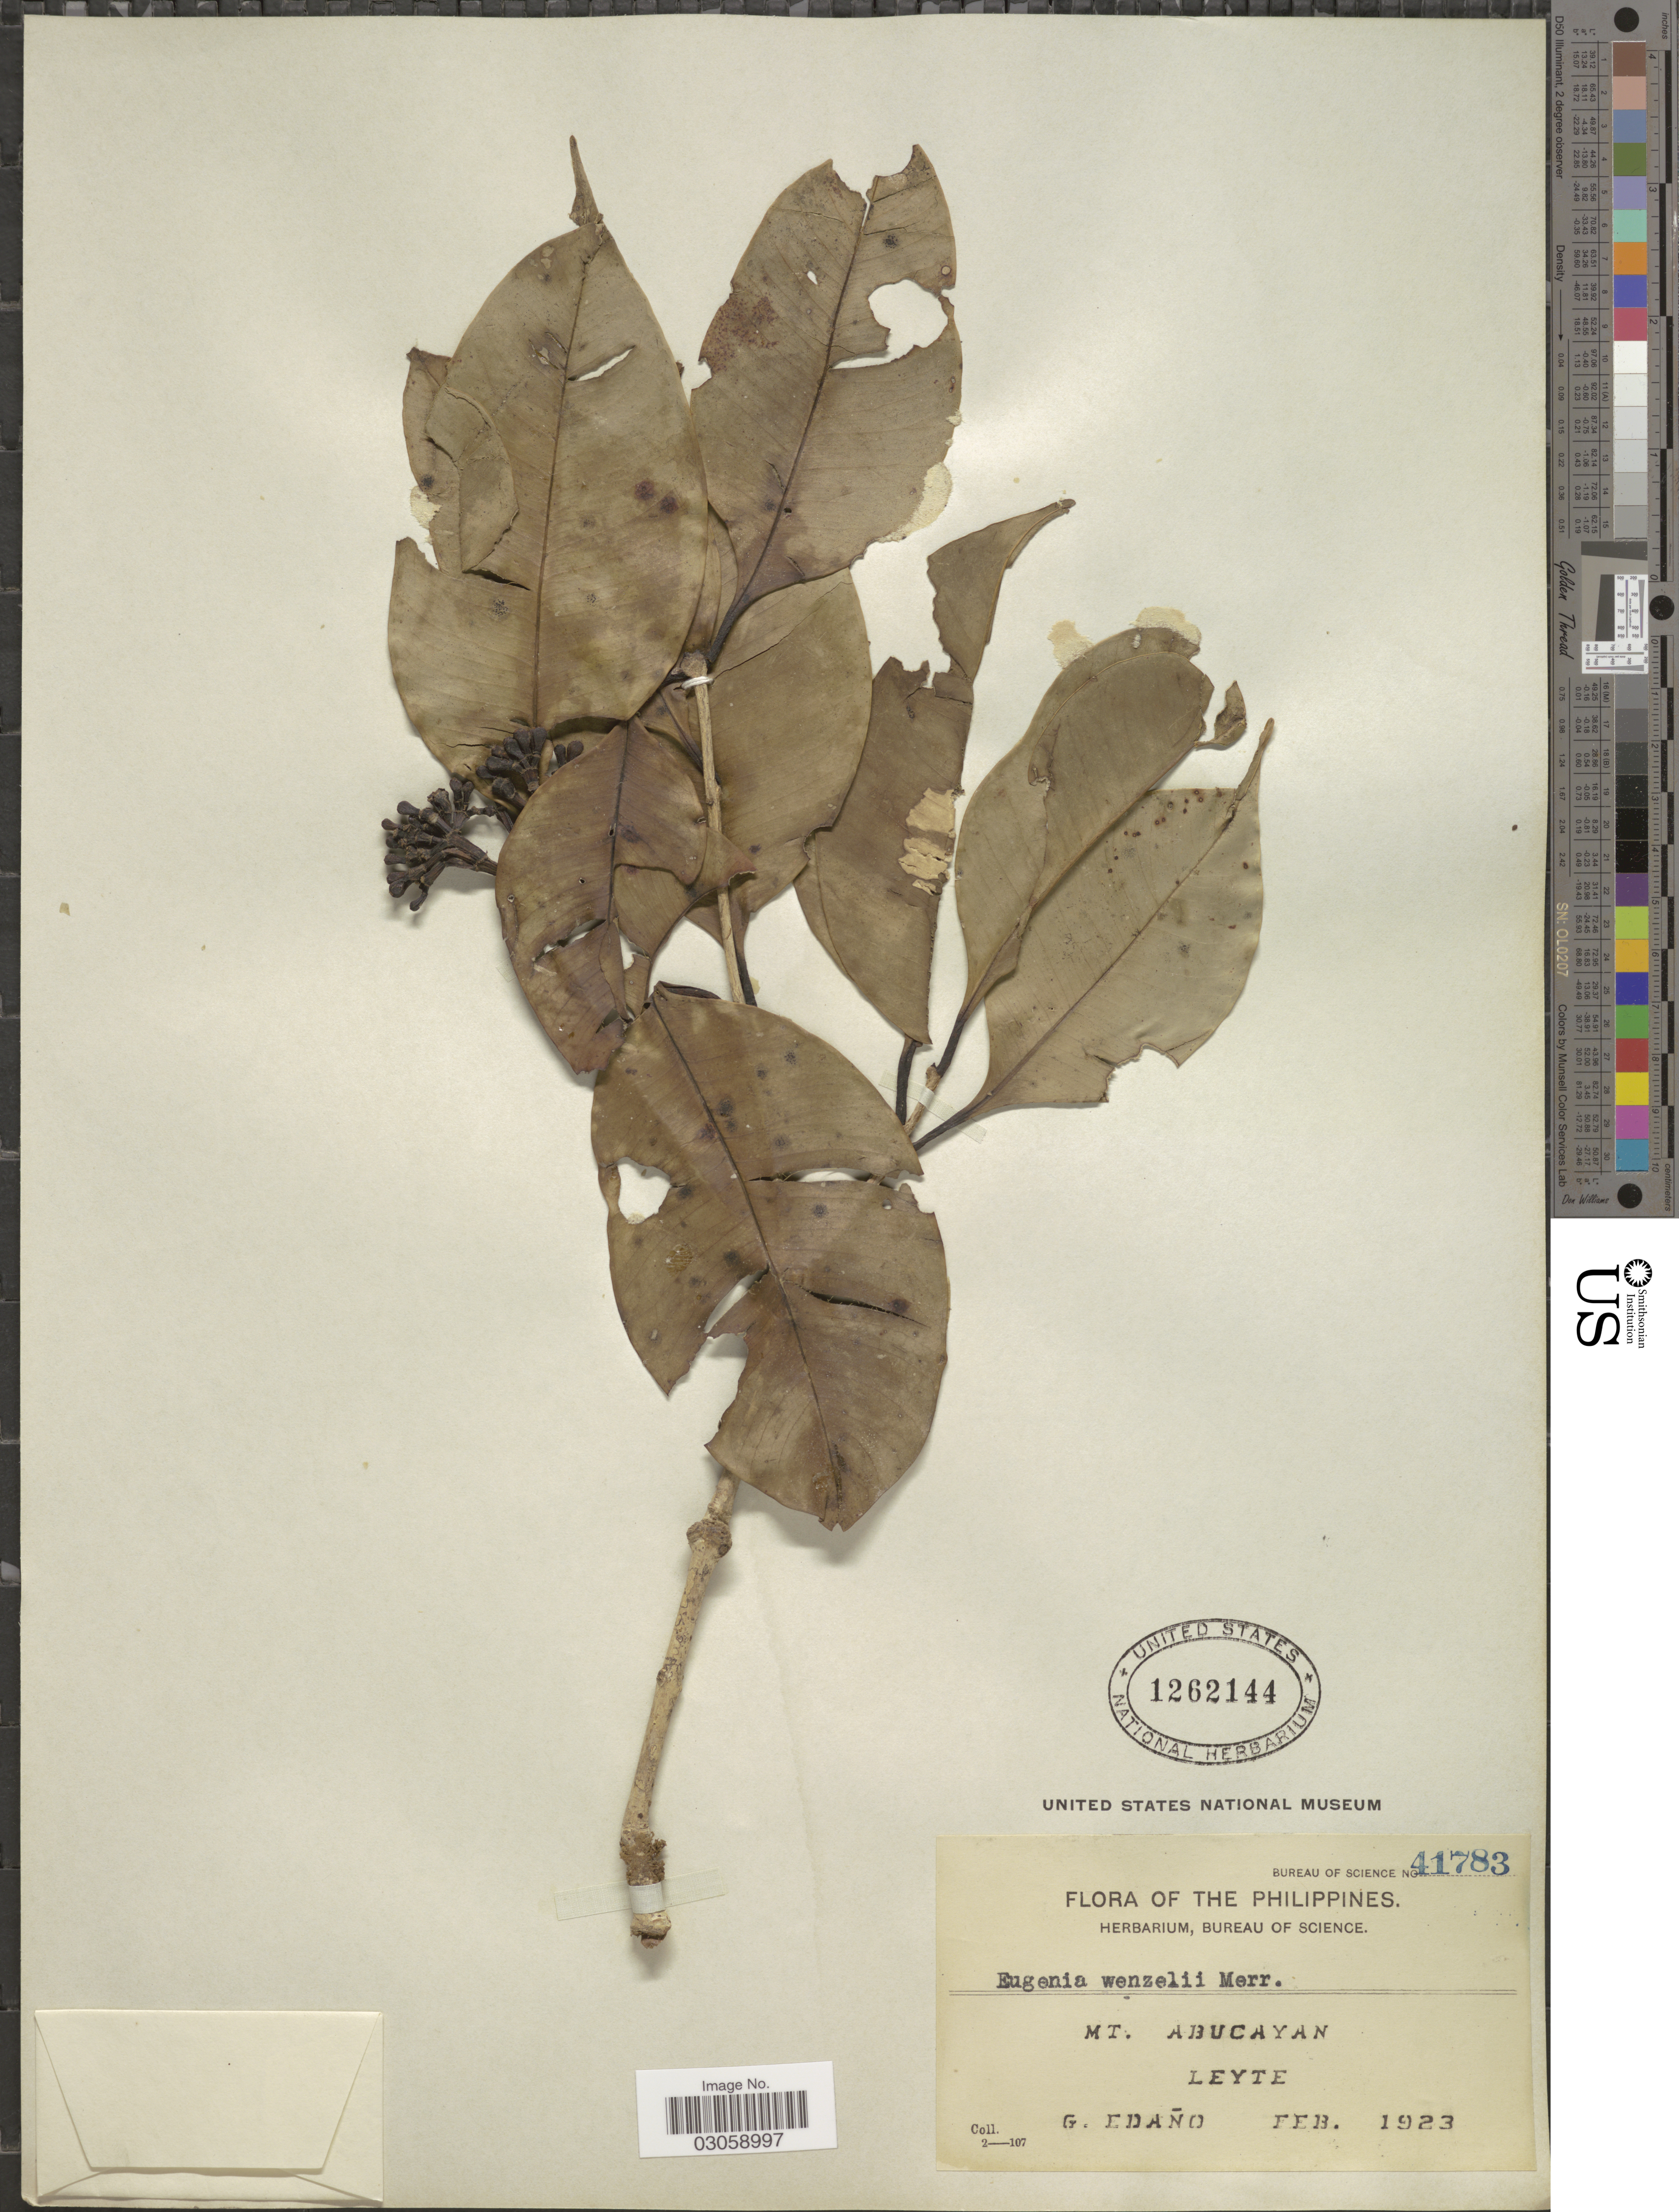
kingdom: Plantae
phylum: Tracheophyta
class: Magnoliopsida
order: Myrtales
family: Myrtaceae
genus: Syzygium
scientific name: Syzygium wenzelii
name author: (Merr.) Merr.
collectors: G. Edaño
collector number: Bureau of science 41783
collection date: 1923-02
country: Philippines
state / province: Eastern Visayas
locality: Mt. Abucayan, Leyte.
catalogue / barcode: US 1262144